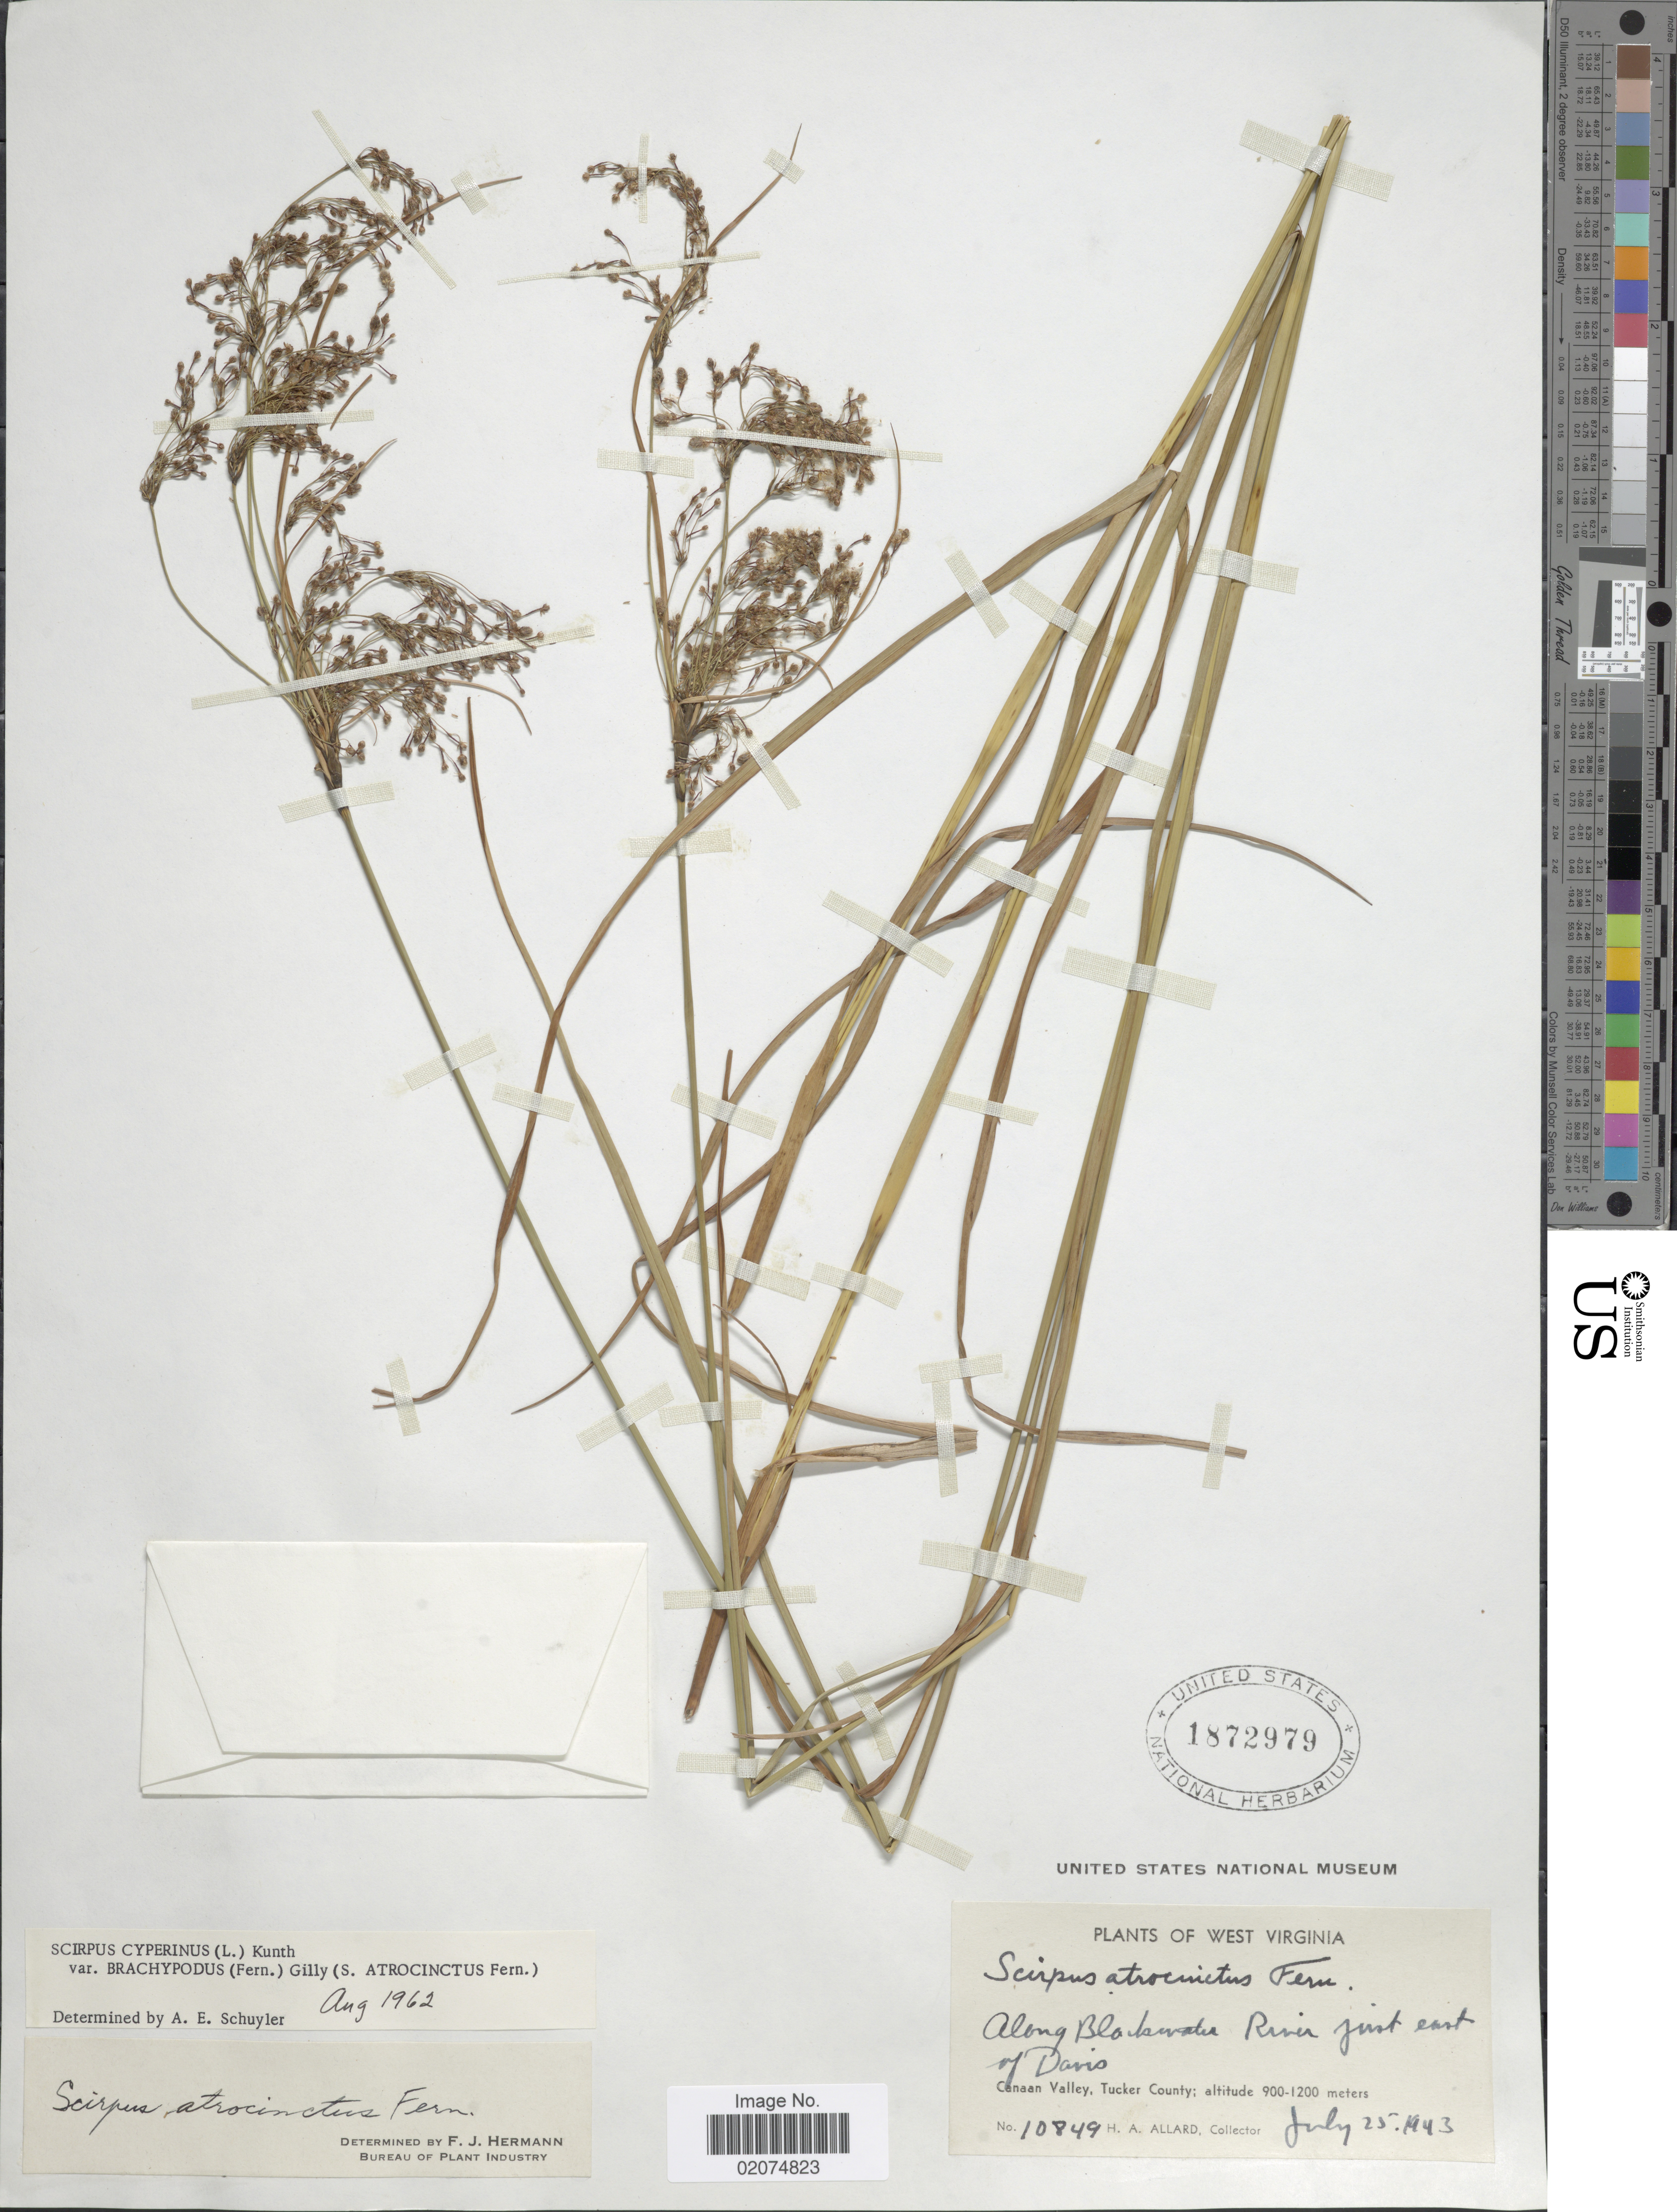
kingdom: Plantae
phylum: Tracheophyta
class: Liliopsida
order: Poales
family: Cyperaceae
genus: Scirpus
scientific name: Scirpus atrocinctus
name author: Fernald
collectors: H. A. Allard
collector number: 10849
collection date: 1943-07-25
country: United States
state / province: West Virginia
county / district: Tucker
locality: Along Blackwater River just east of Davis, Canaan Valley, Tucker County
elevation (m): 900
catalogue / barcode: US 1872979